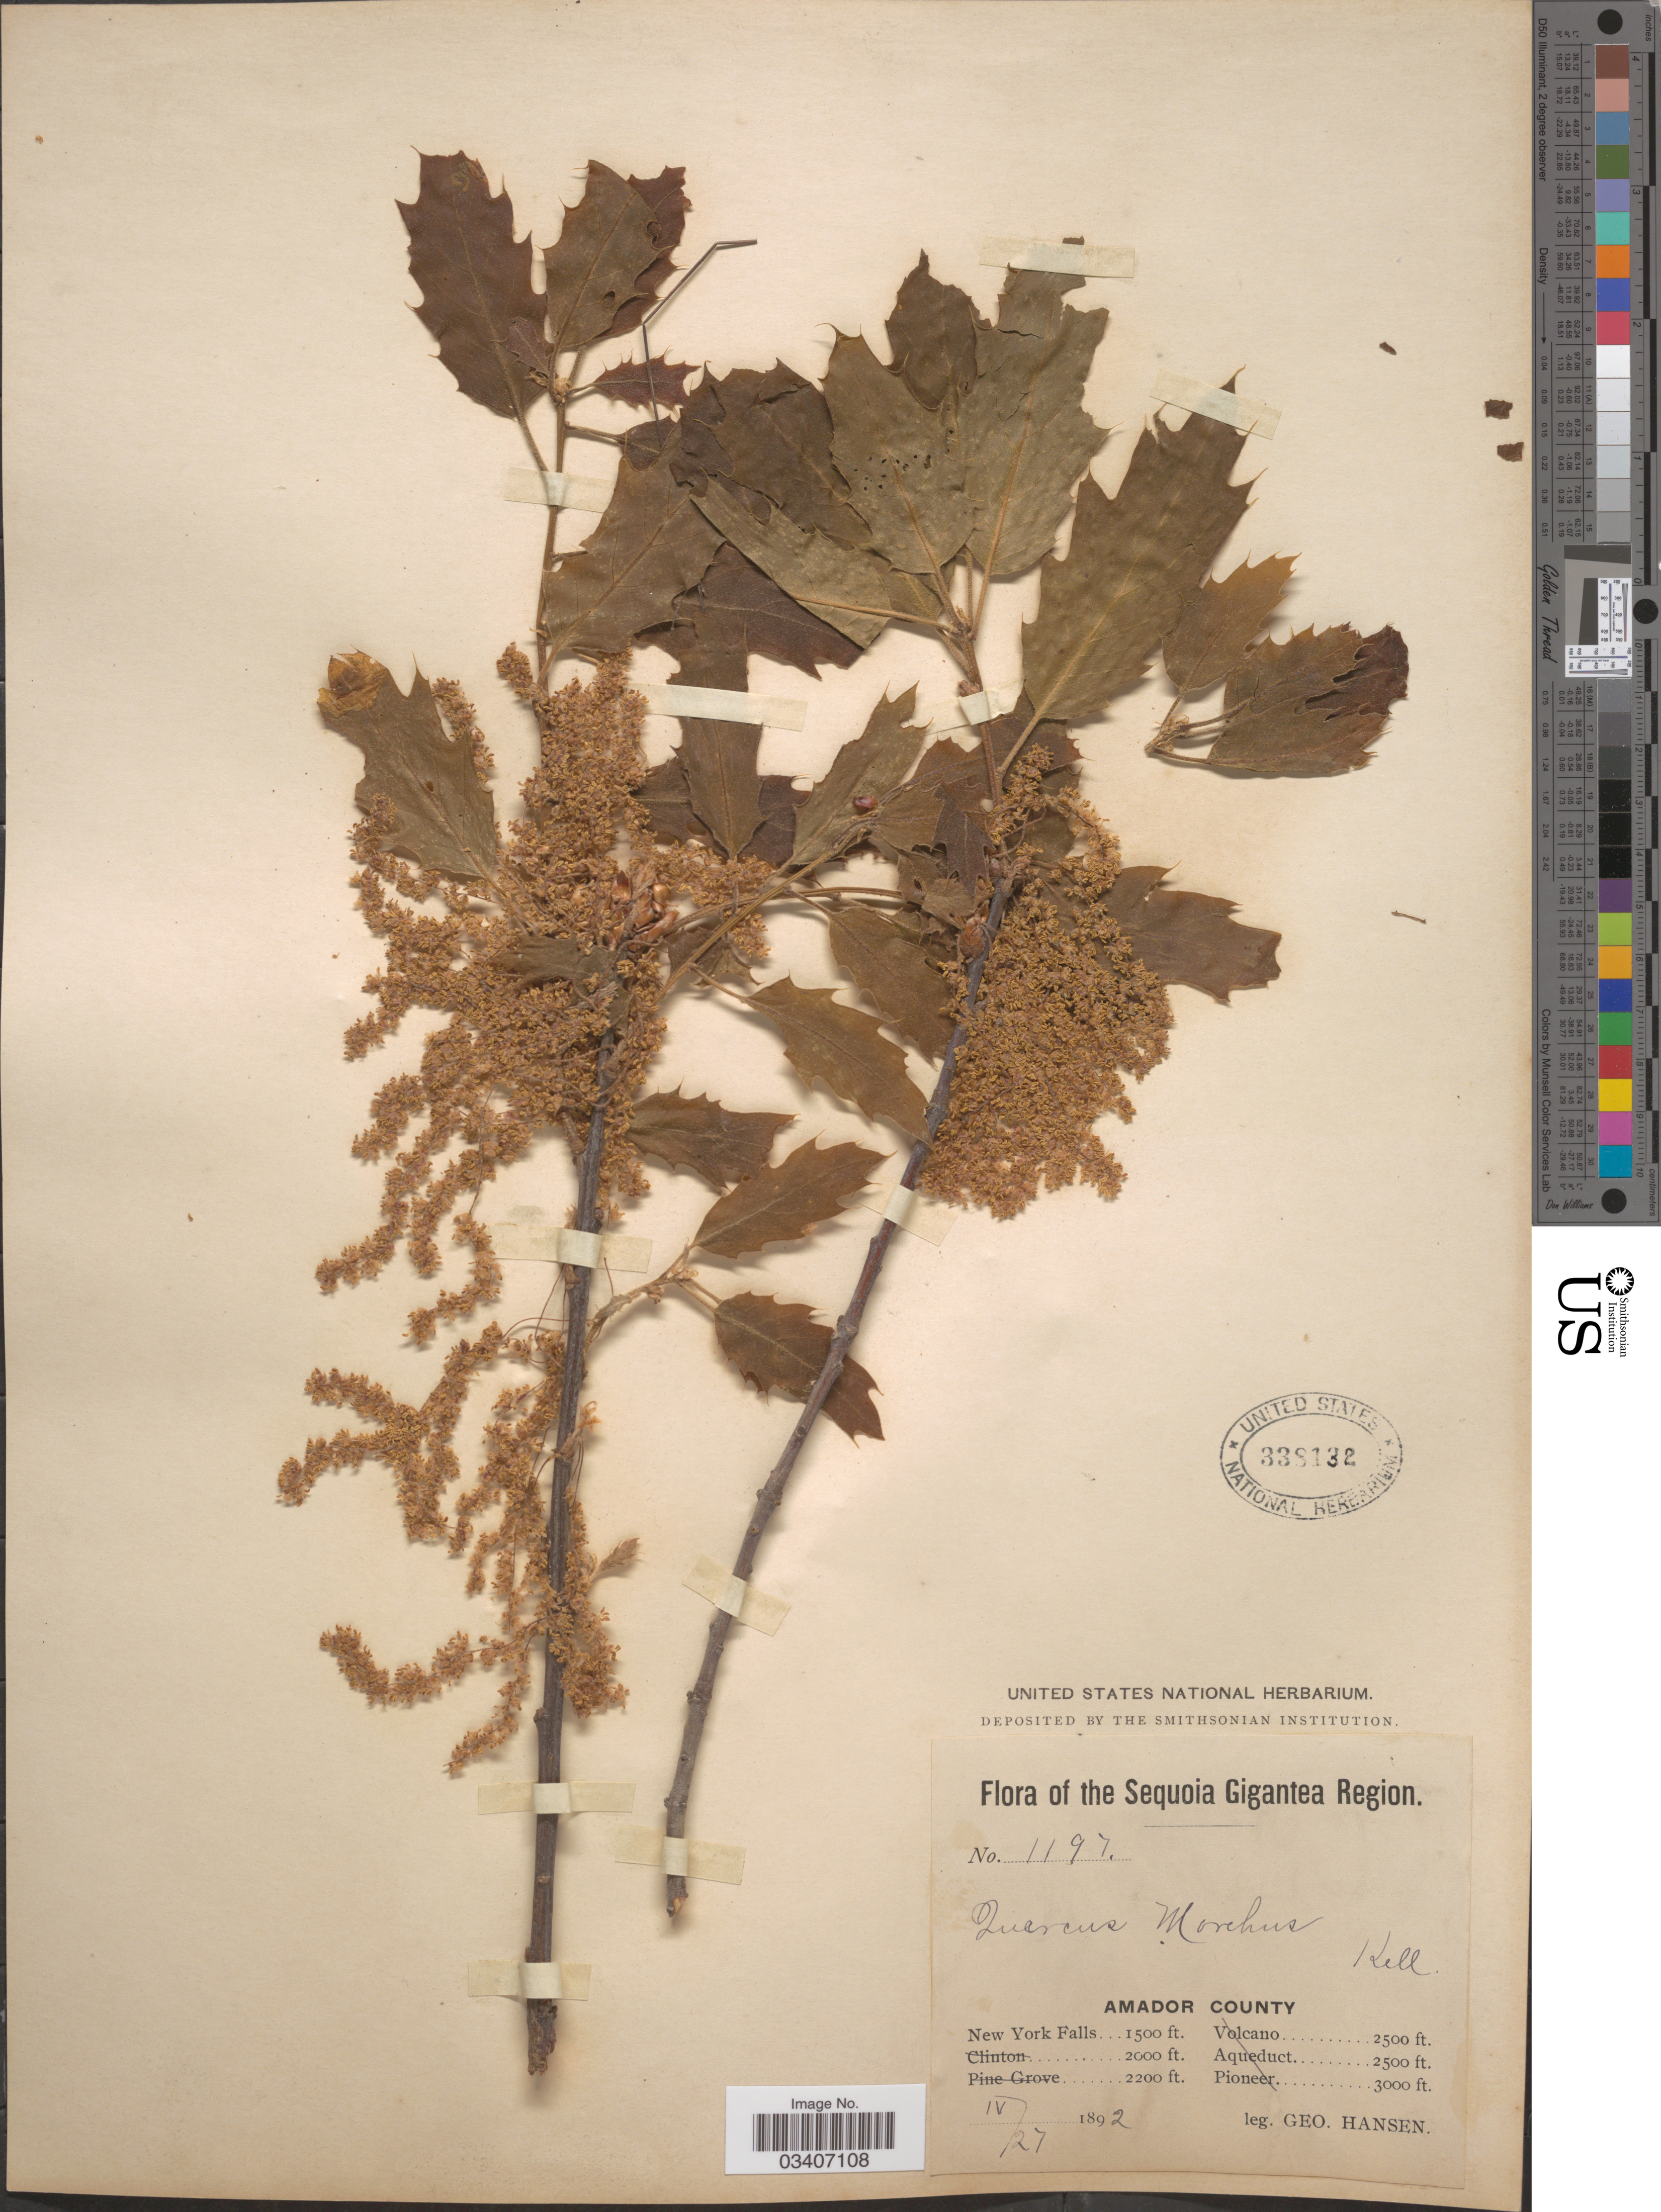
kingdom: Plantae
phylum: Tracheophyta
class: Magnoliopsida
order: Fagales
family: Fagaceae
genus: Quercus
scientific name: Quercus x moreha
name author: Kellogg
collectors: G. Hansen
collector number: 1197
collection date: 1892-04-27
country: United States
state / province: California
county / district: Amador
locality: The Sequoia Gigantea Region. Amador County. New York Falls.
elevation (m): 457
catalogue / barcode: US 338132